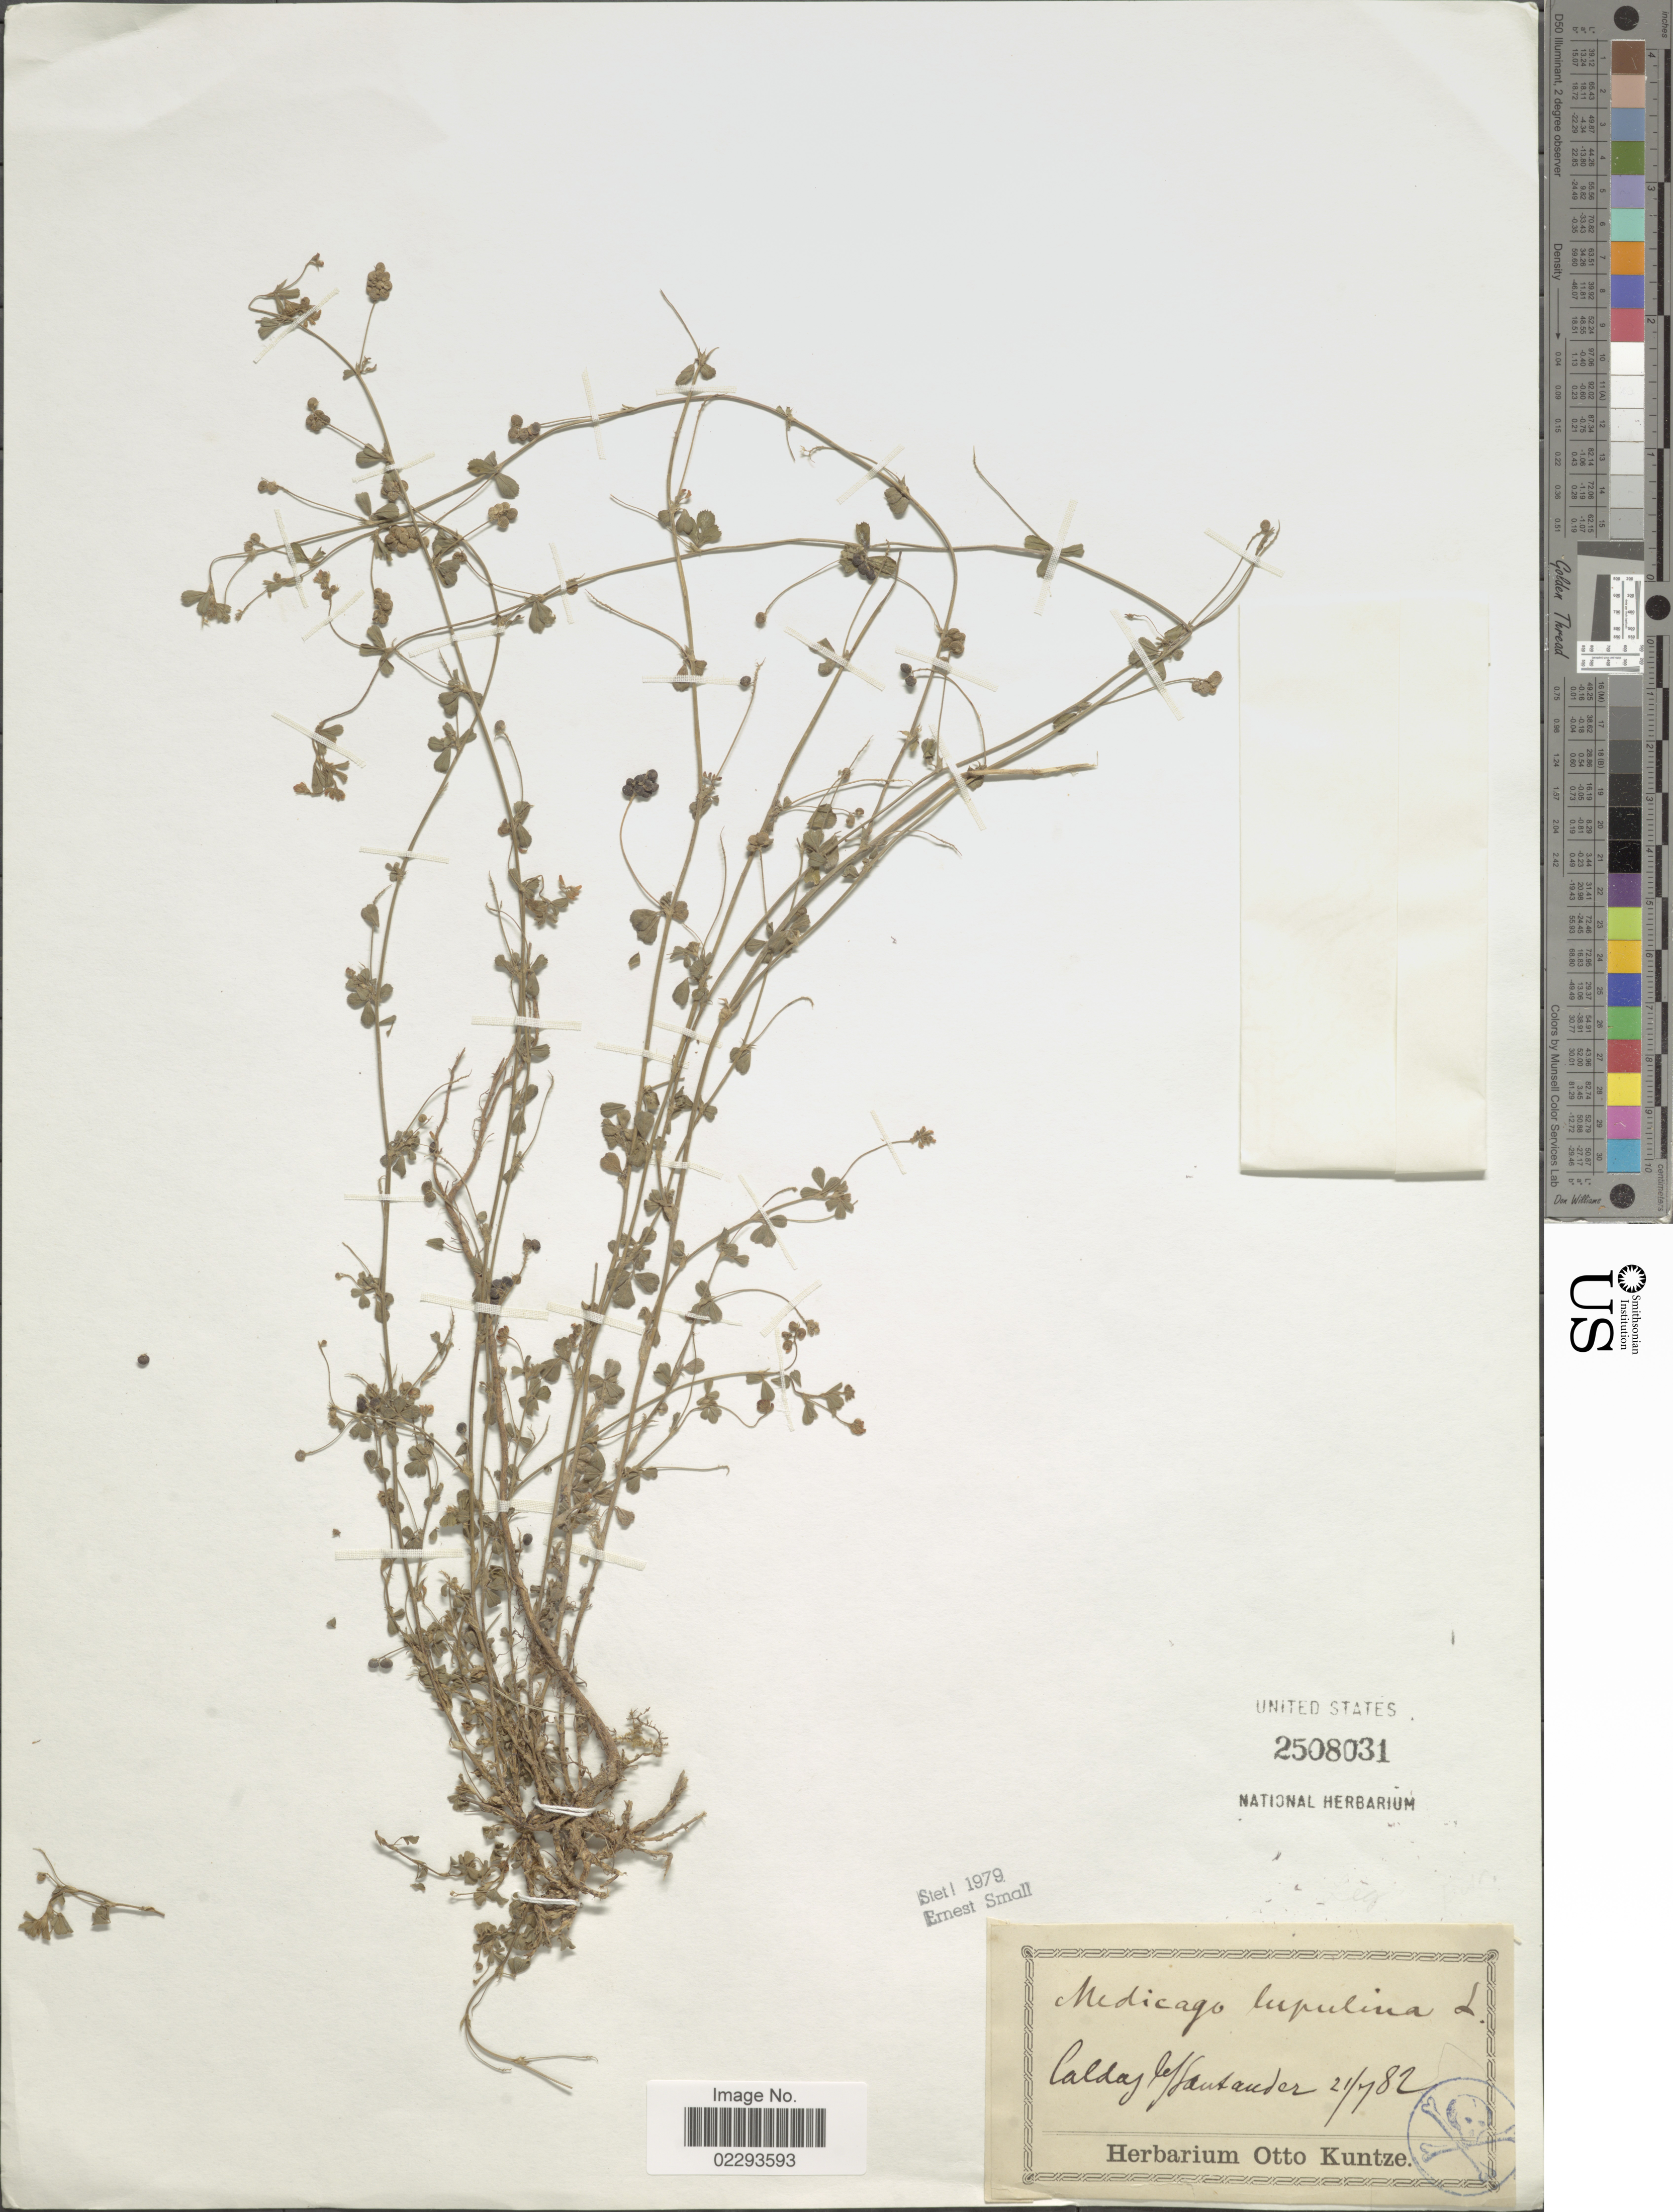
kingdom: Plantae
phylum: Tracheophyta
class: Magnoliopsida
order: Fabales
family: Fabaceae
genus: Medicago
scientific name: Medicago lupulina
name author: L.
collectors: ex herb. Otto Kuntze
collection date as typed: Transcribed d/m/y: 21/7/82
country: Colombia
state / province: Santander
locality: Caldas des Santander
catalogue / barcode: US 2508031